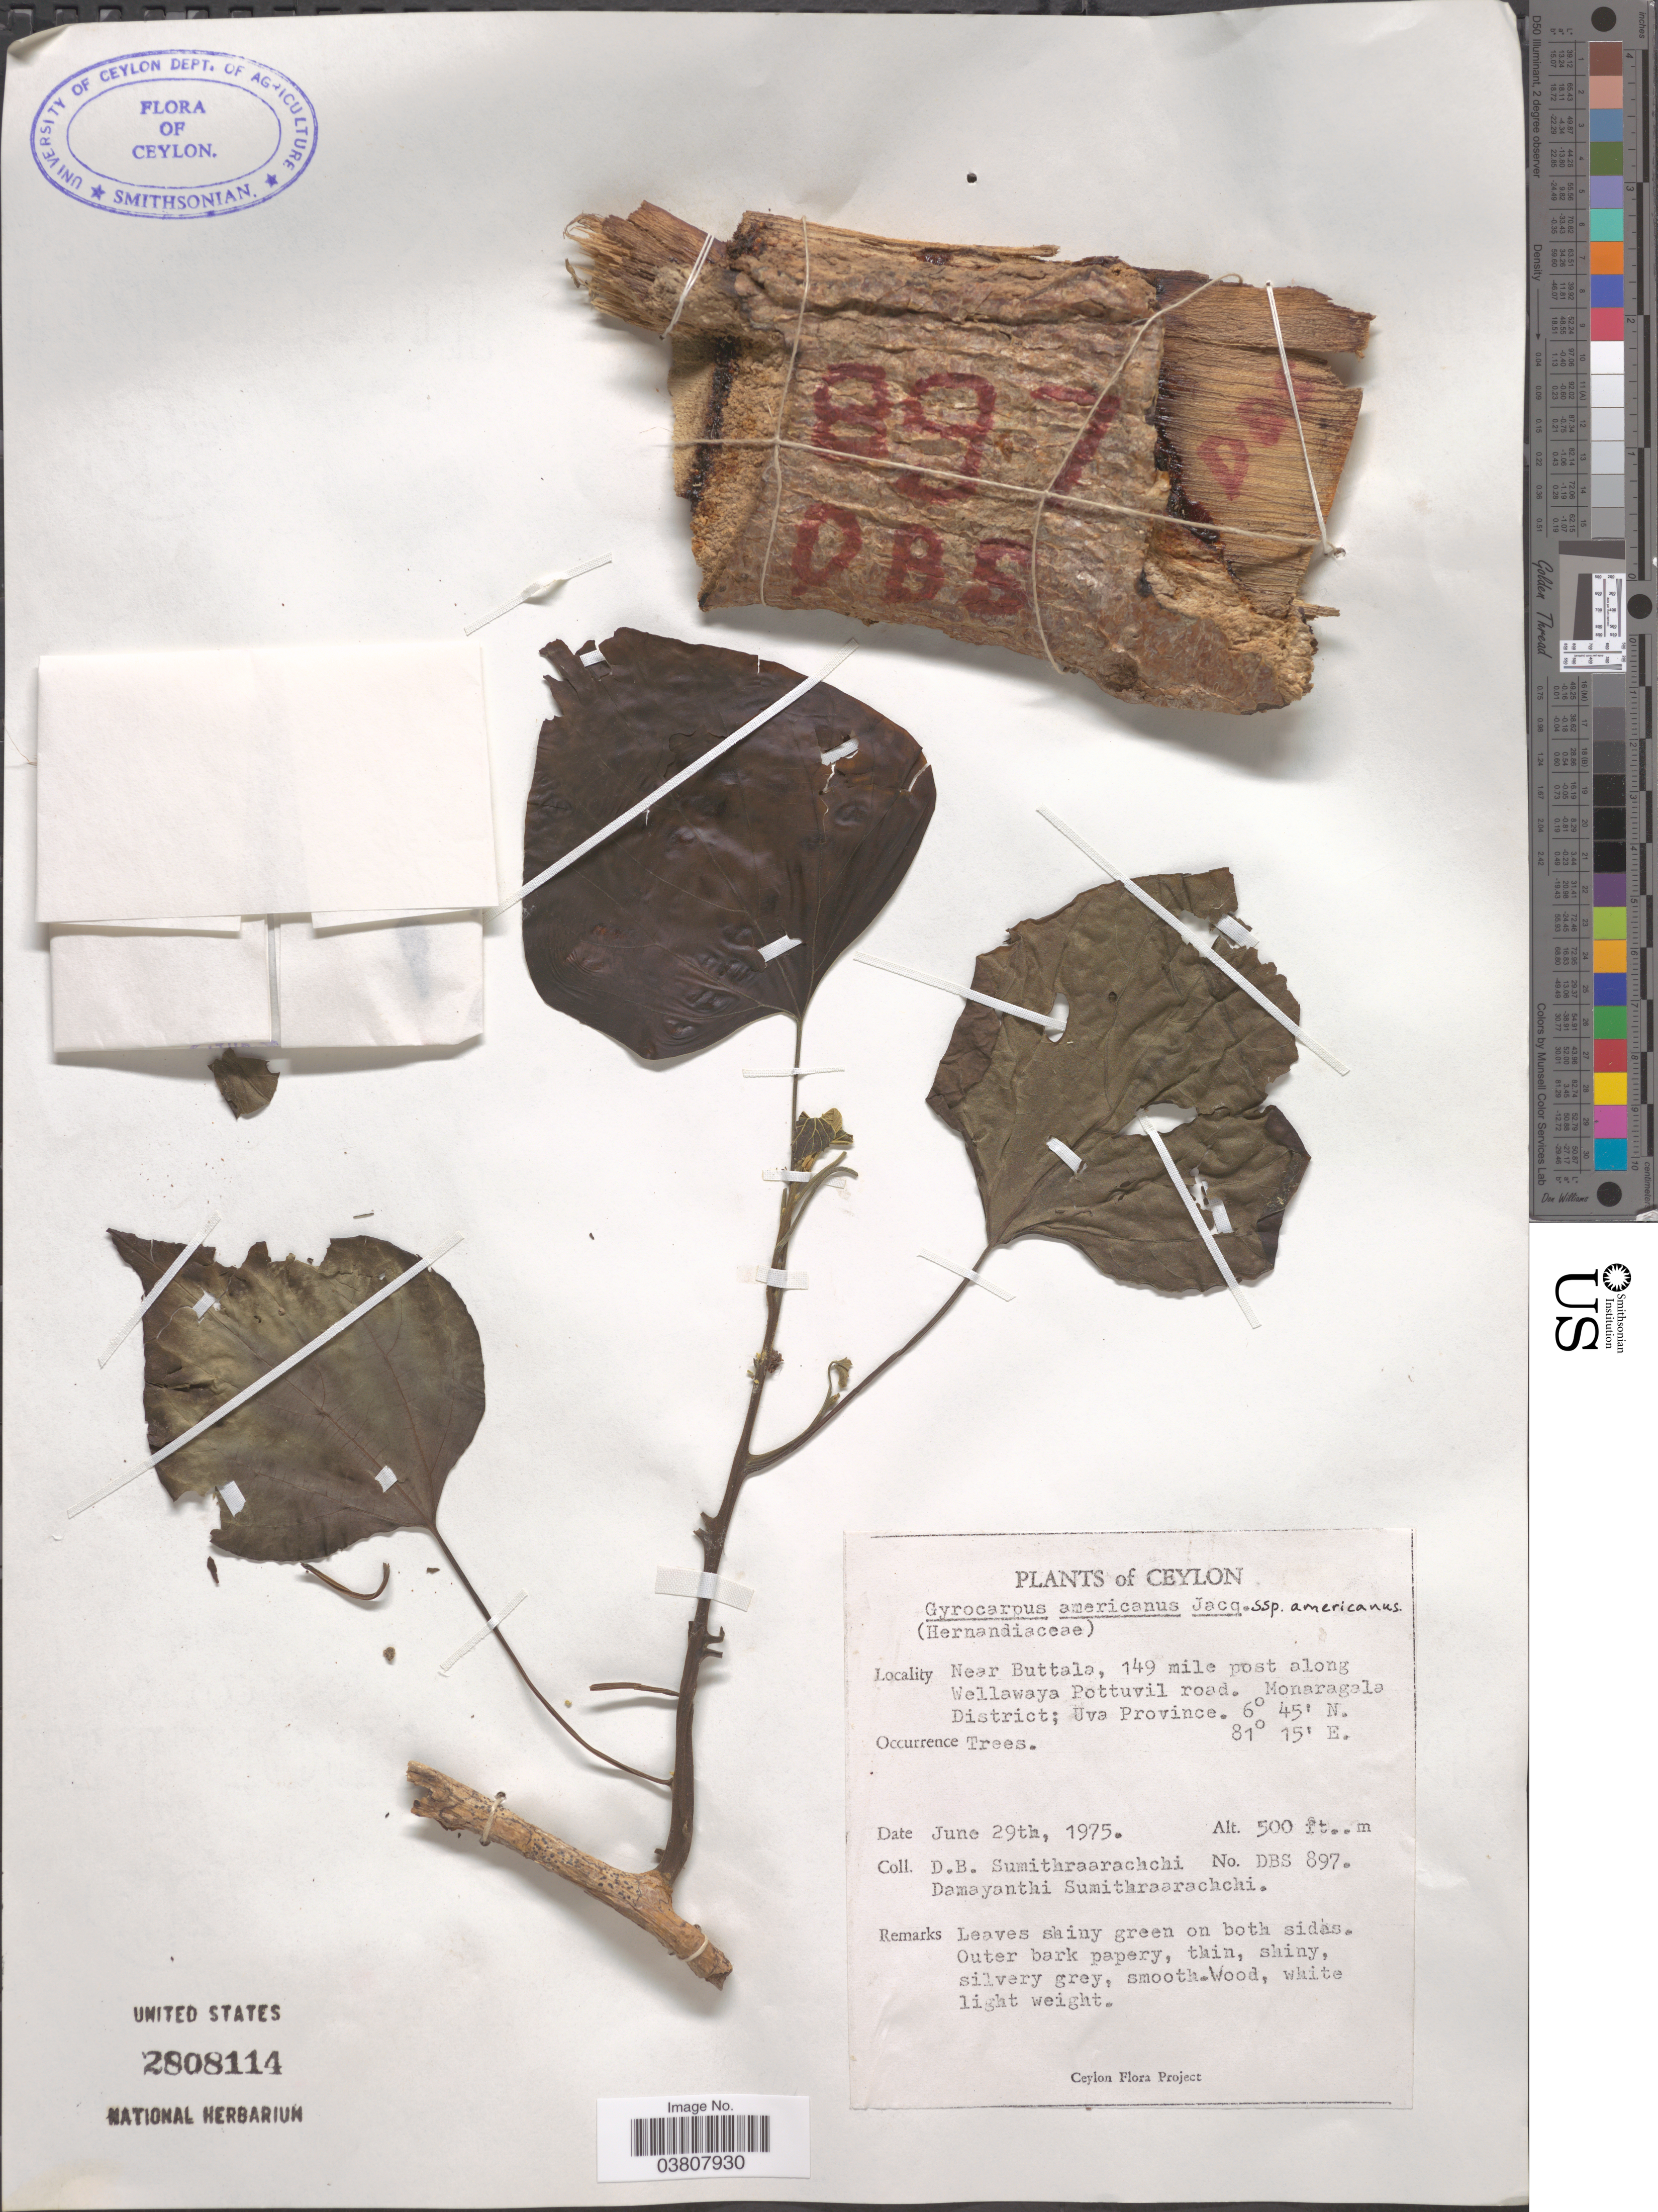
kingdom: Plantae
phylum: Tracheophyta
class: Magnoliopsida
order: Laurales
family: Hernandiaceae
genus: Gyrocarpus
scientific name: Gyrocarpus americanus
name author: Jacq.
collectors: D. B. Sumithraarachchi & D. Sumithraarachchi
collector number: DBS897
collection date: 1975-06-29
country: Sri Lanka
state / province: Uva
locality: Ceylon. Near Buttala, 149 mile post along Wellawaya Pottuvil road. Monaragala District.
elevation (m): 152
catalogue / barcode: US 2808114